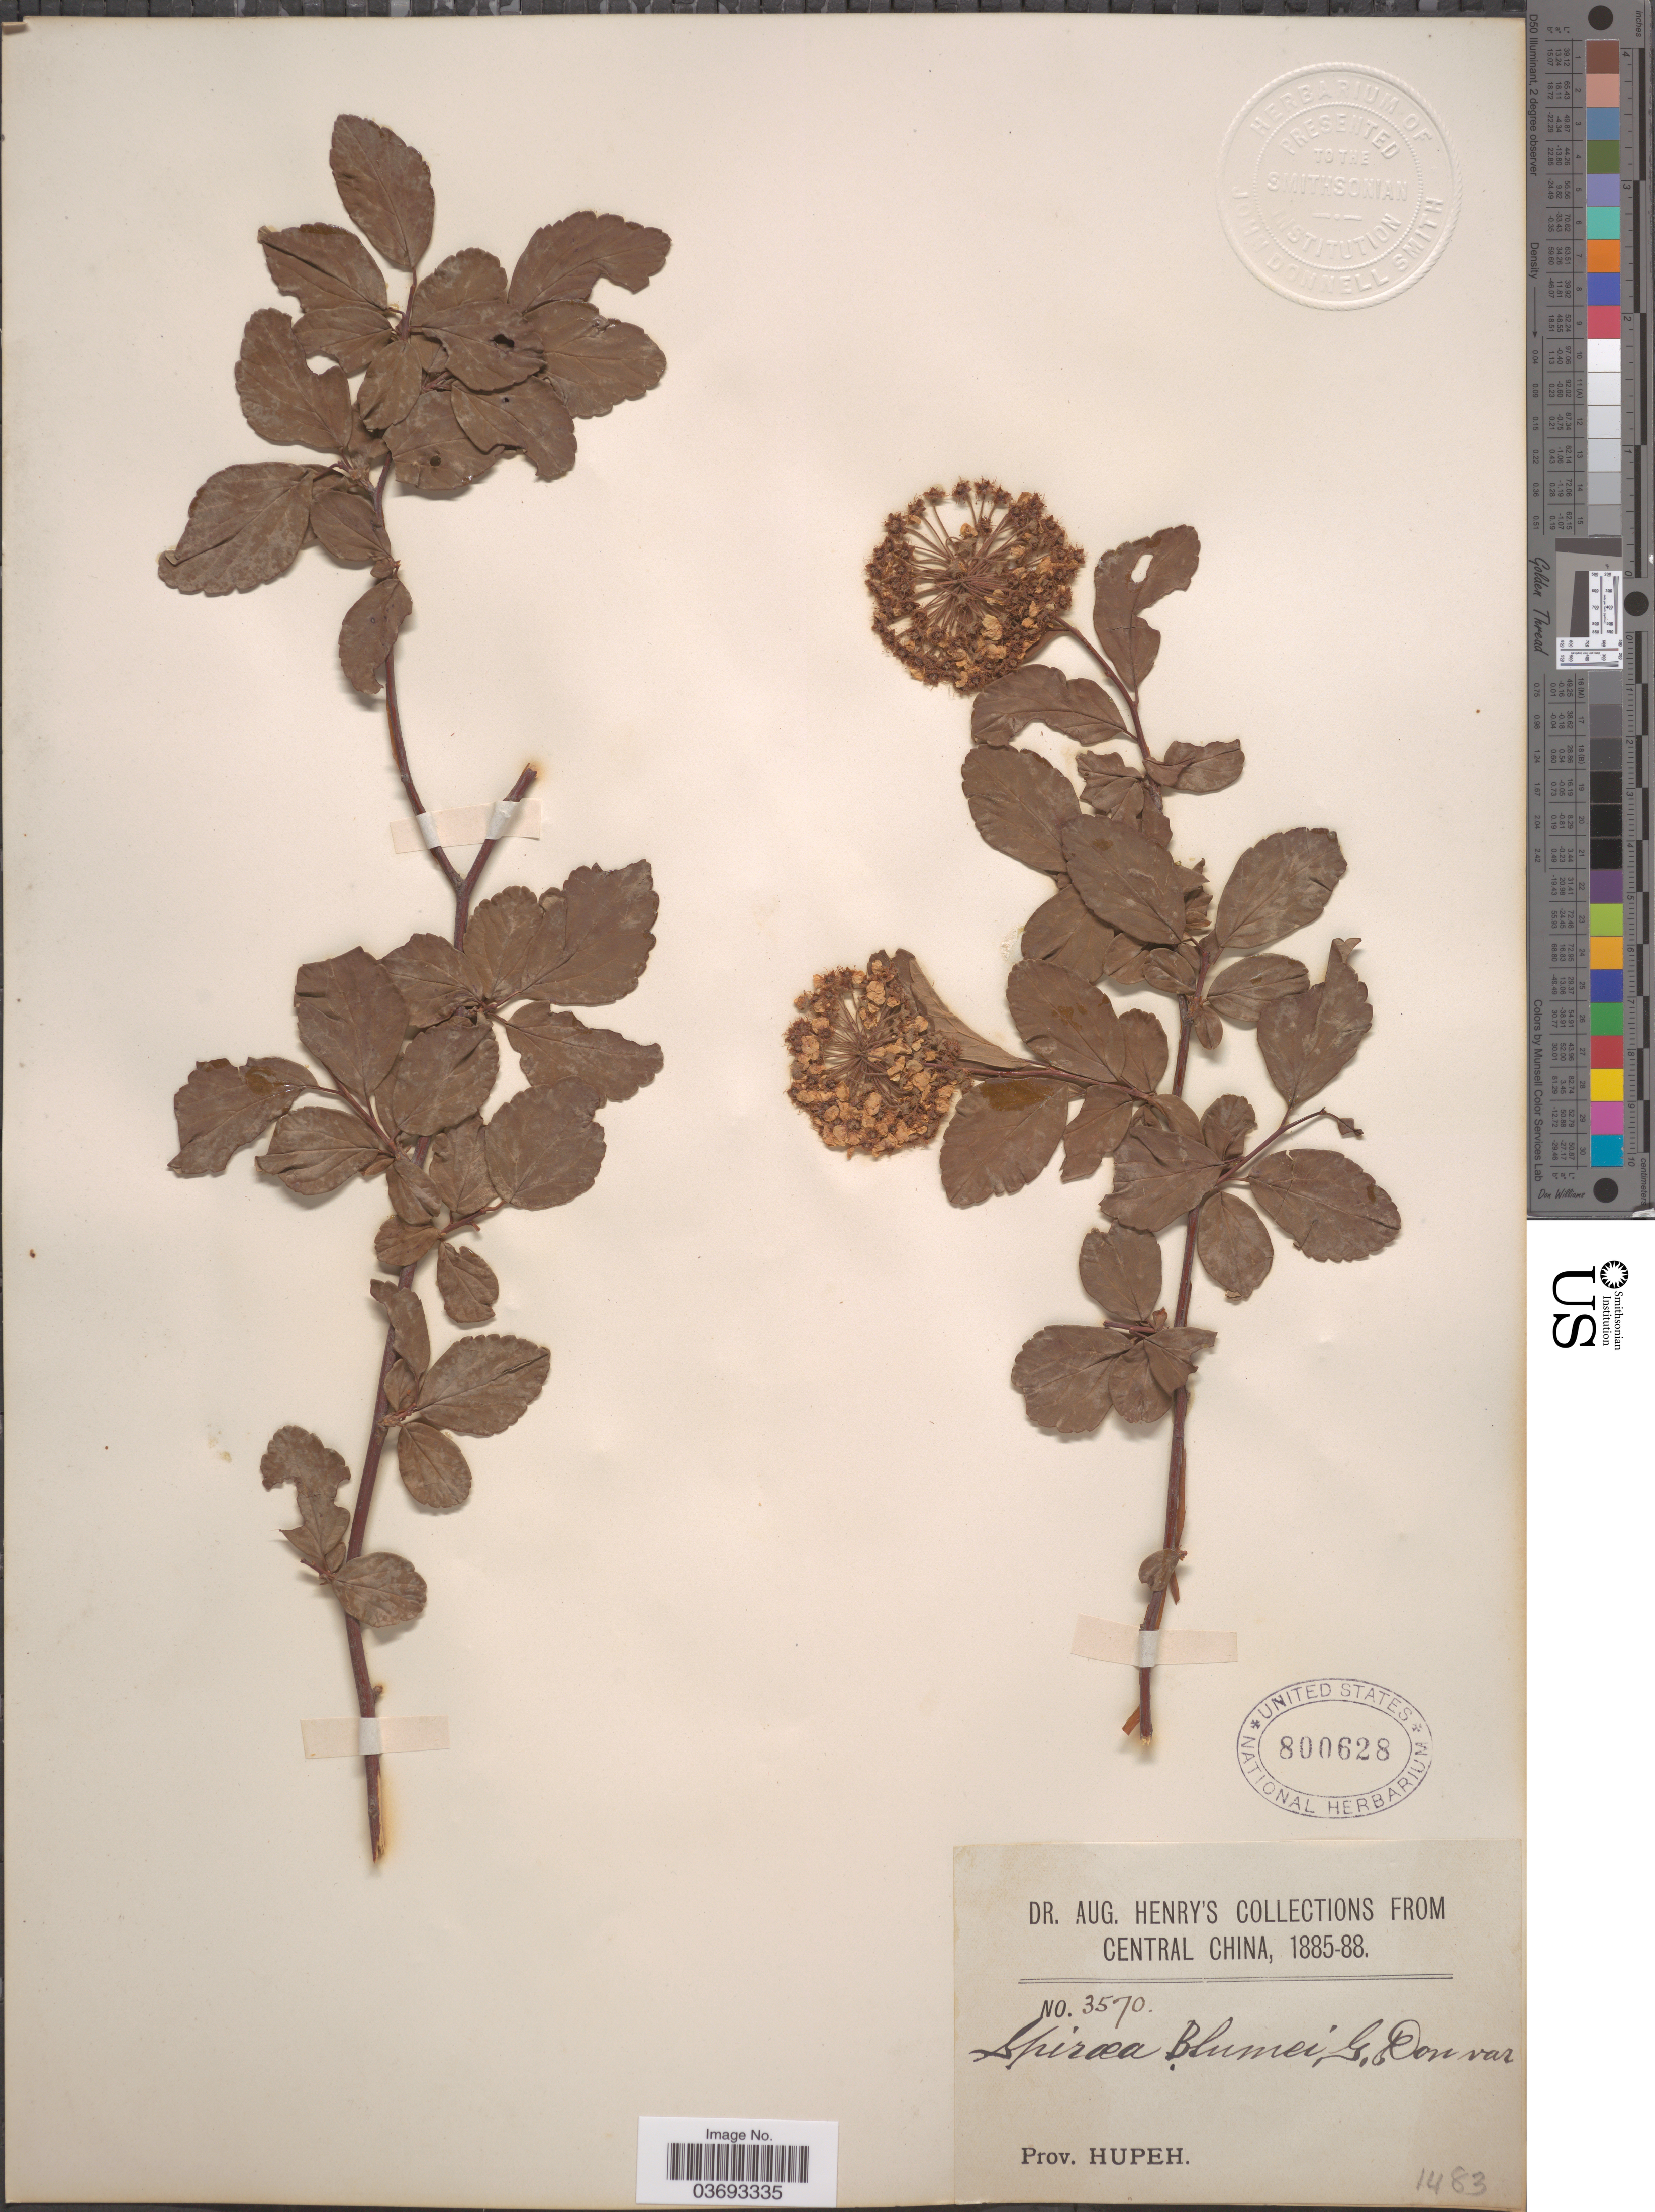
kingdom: Plantae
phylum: Tracheophyta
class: Magnoliopsida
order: Rosales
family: Rosaceae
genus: Spiraea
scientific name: Spiraea blumei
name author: G. Don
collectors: A. Henry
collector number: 3570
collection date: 1885/1888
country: China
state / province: Hubei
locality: Central China. Prov. Hupeh.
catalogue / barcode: US 800628